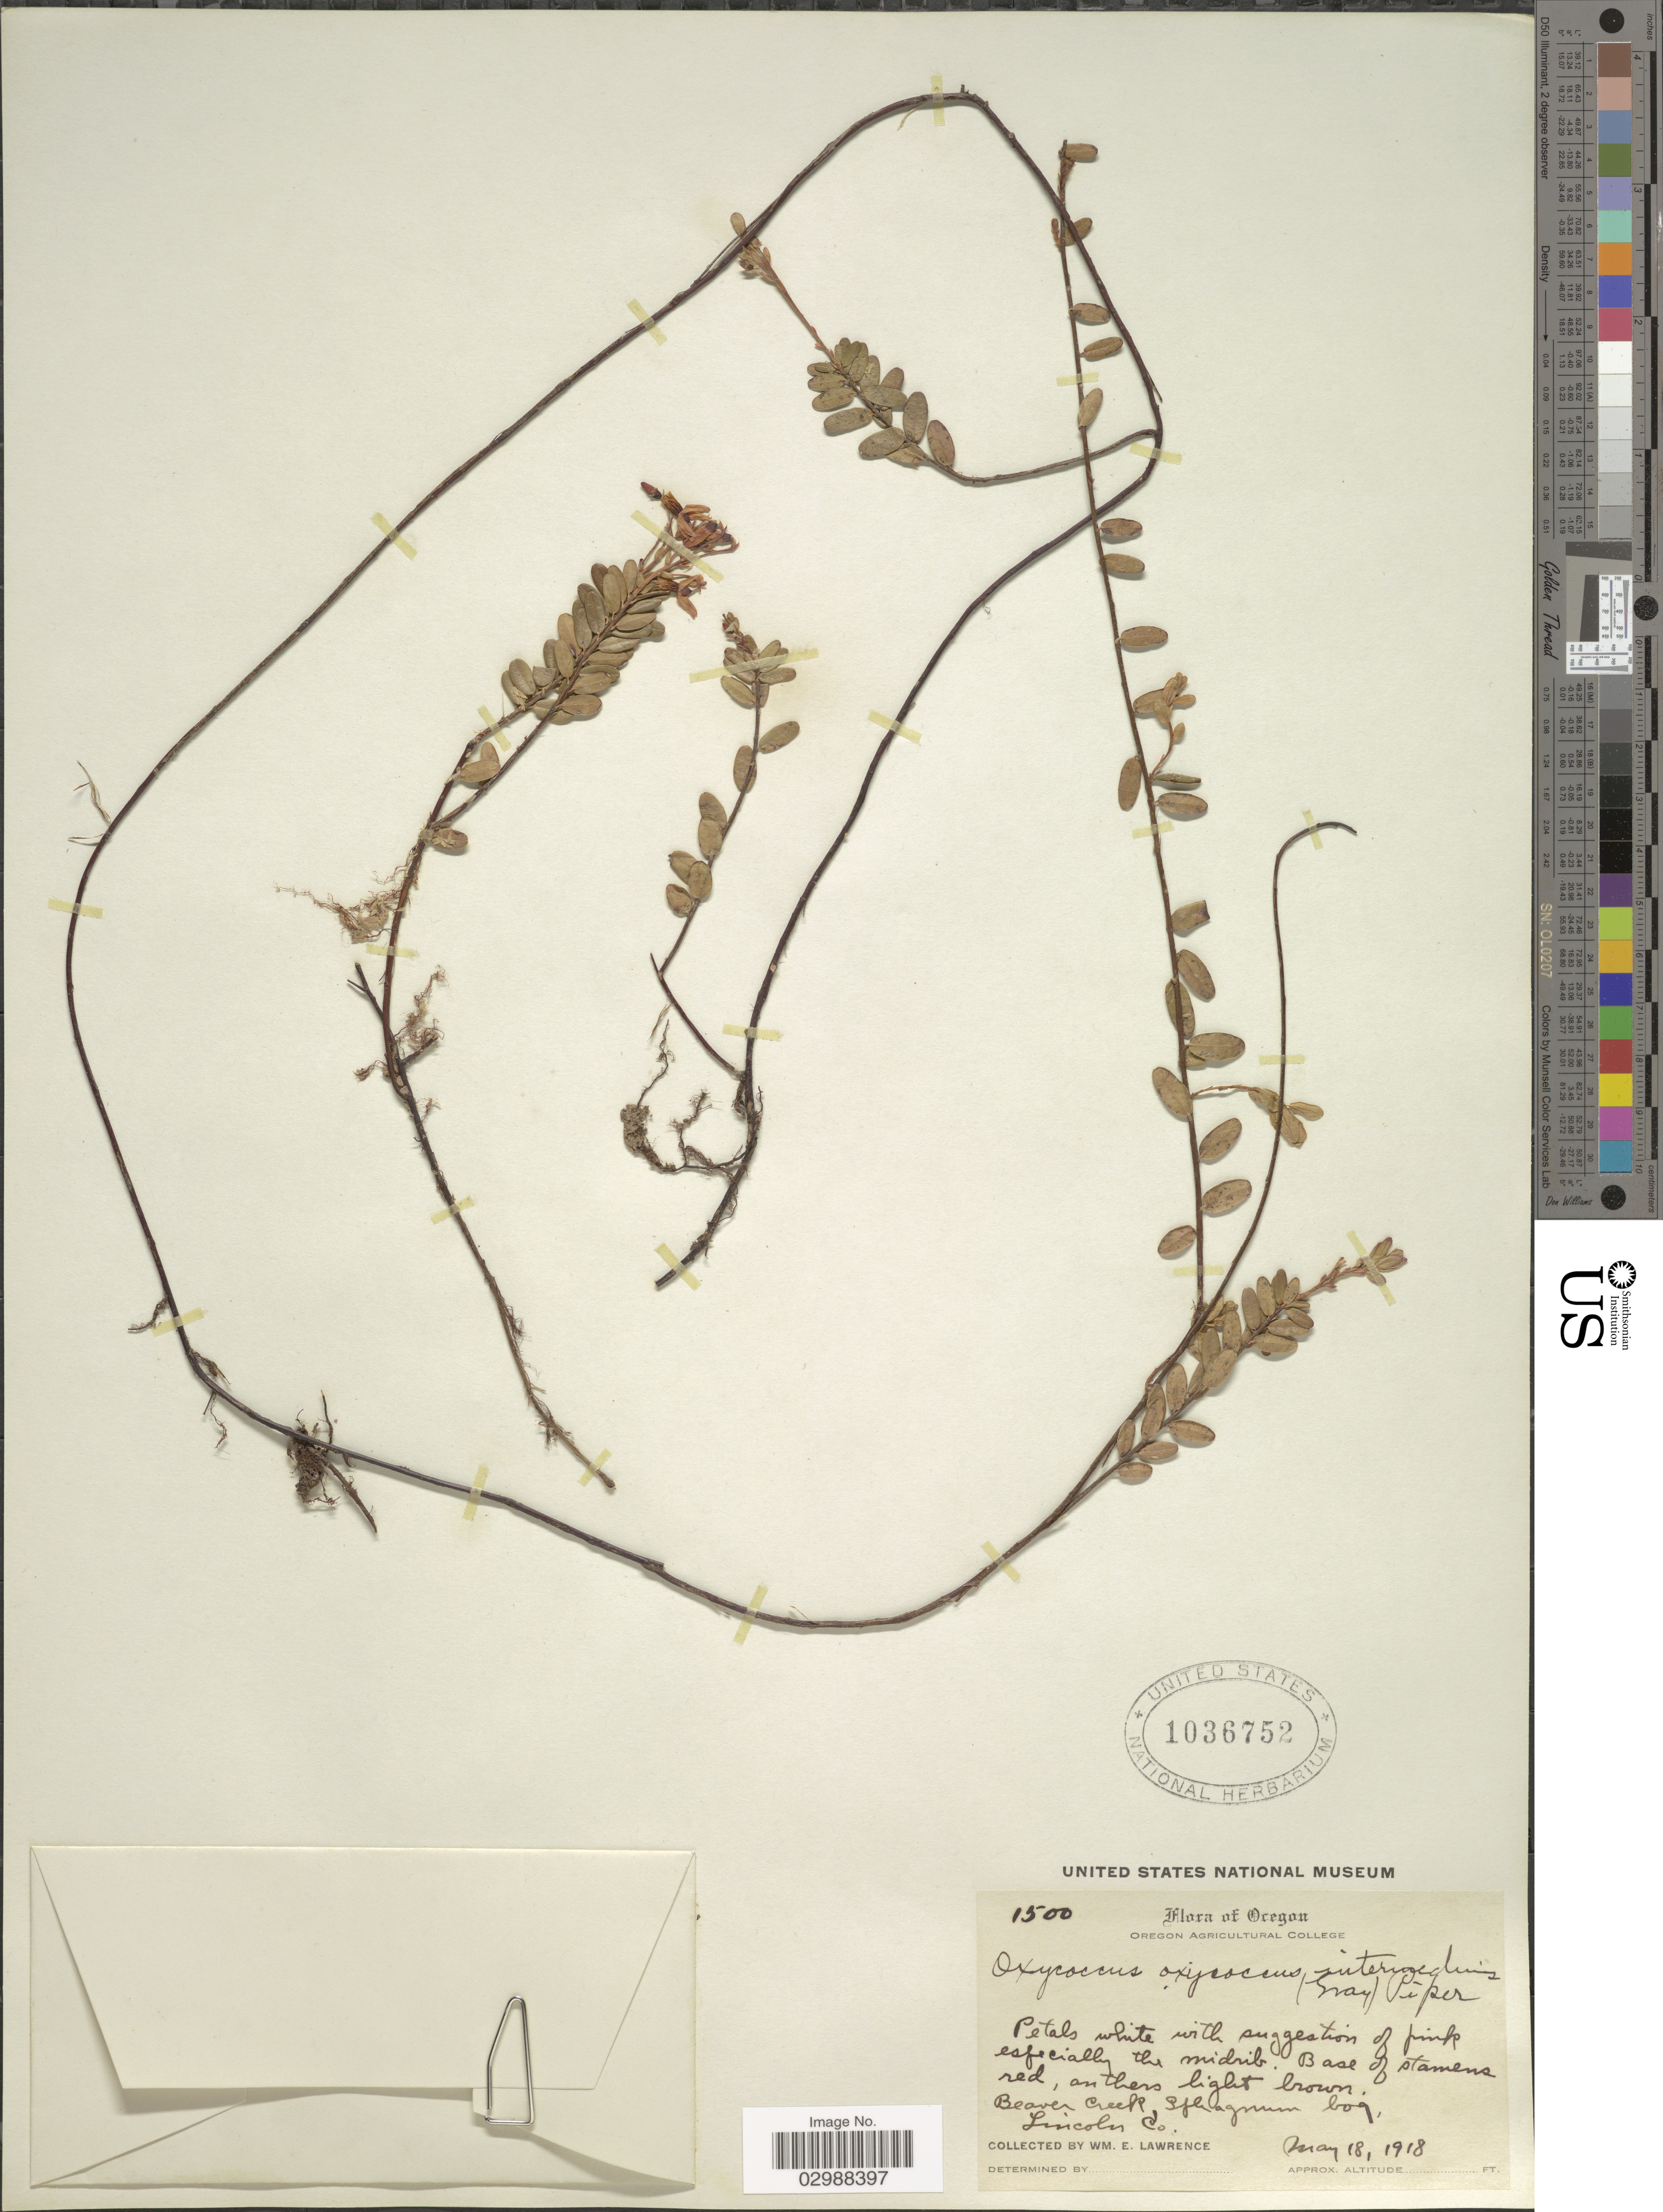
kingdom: Plantae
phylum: Tracheophyta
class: Magnoliopsida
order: Ericales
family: Ericaceae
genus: Vaccinium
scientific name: Vaccinium macrocarpon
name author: Aiton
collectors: W. Lawrence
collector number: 1500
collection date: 1918-05-18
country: United States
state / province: Oregon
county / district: Lincoln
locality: Beaver Creek, Sphagnum bog, Lincoln Co.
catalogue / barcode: US 1036752